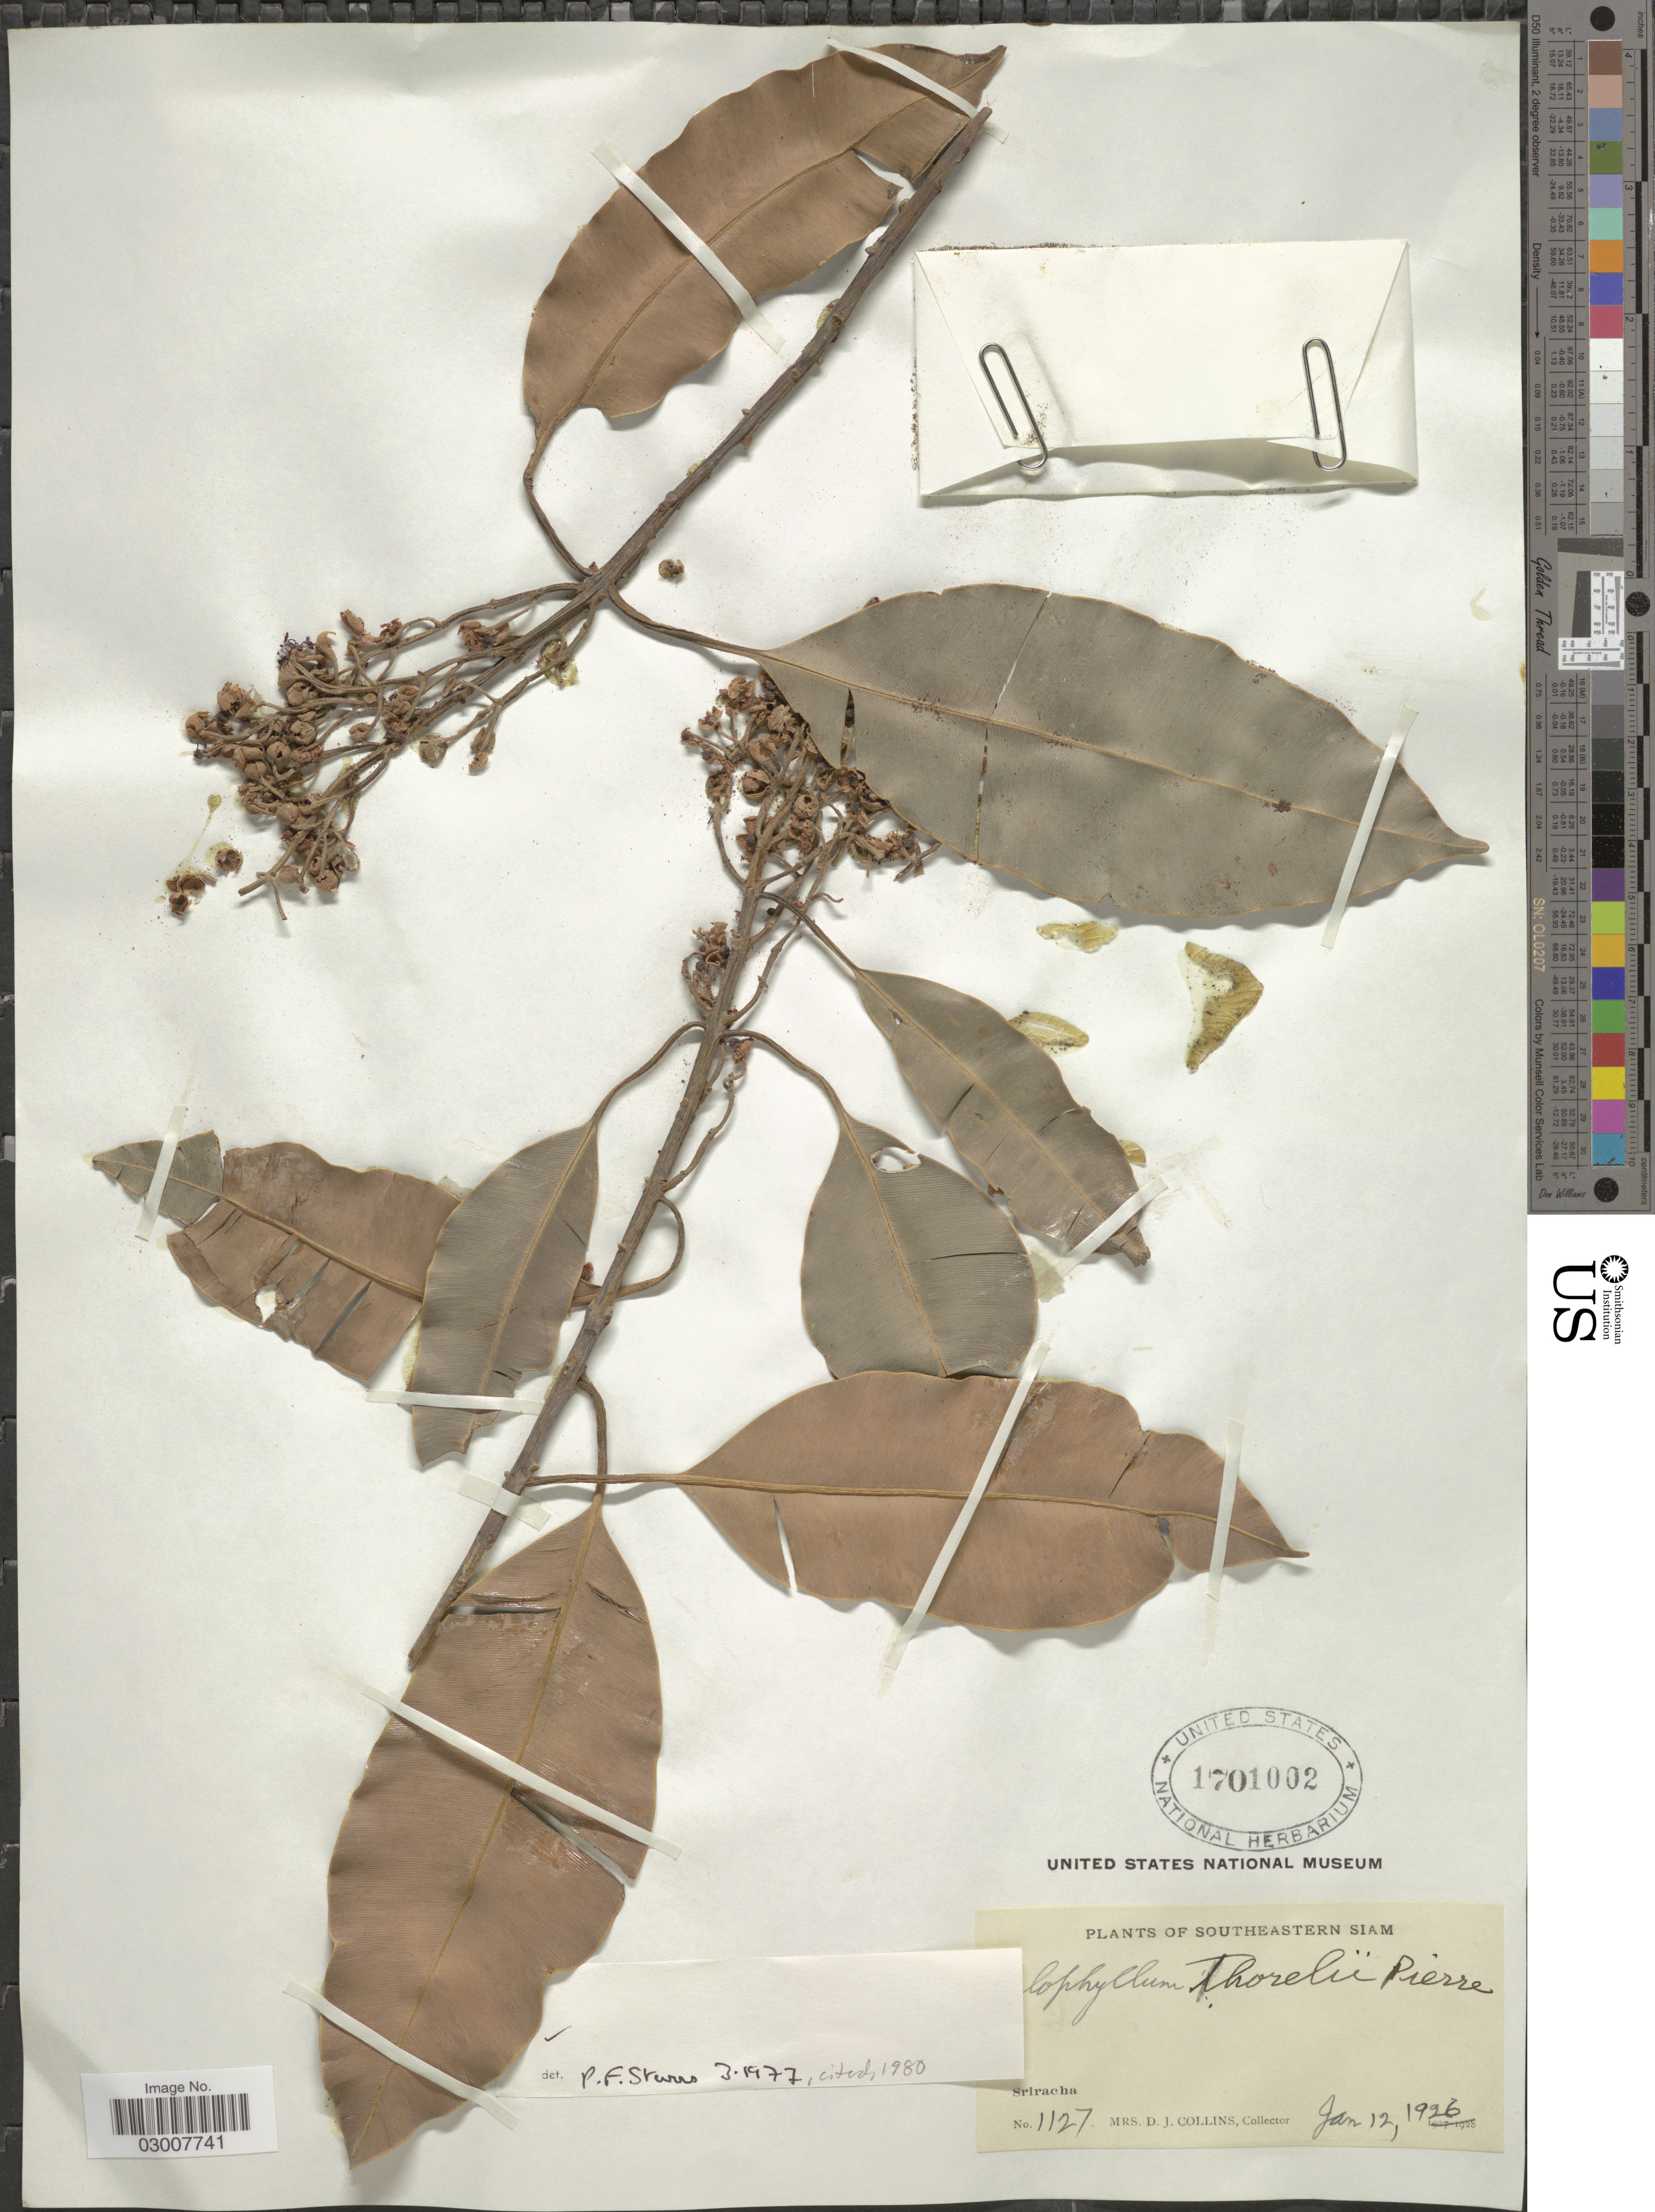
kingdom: Plantae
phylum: Tracheophyta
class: Magnoliopsida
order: Malpighiales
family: Calophyllaceae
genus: Calophyllum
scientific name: Calophyllum thorelii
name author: Pierre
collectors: Mrs. D. J. Collins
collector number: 1127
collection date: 1926-01-12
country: Thailand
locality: Southeastern Siam. Sriracha.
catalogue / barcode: US 1701002